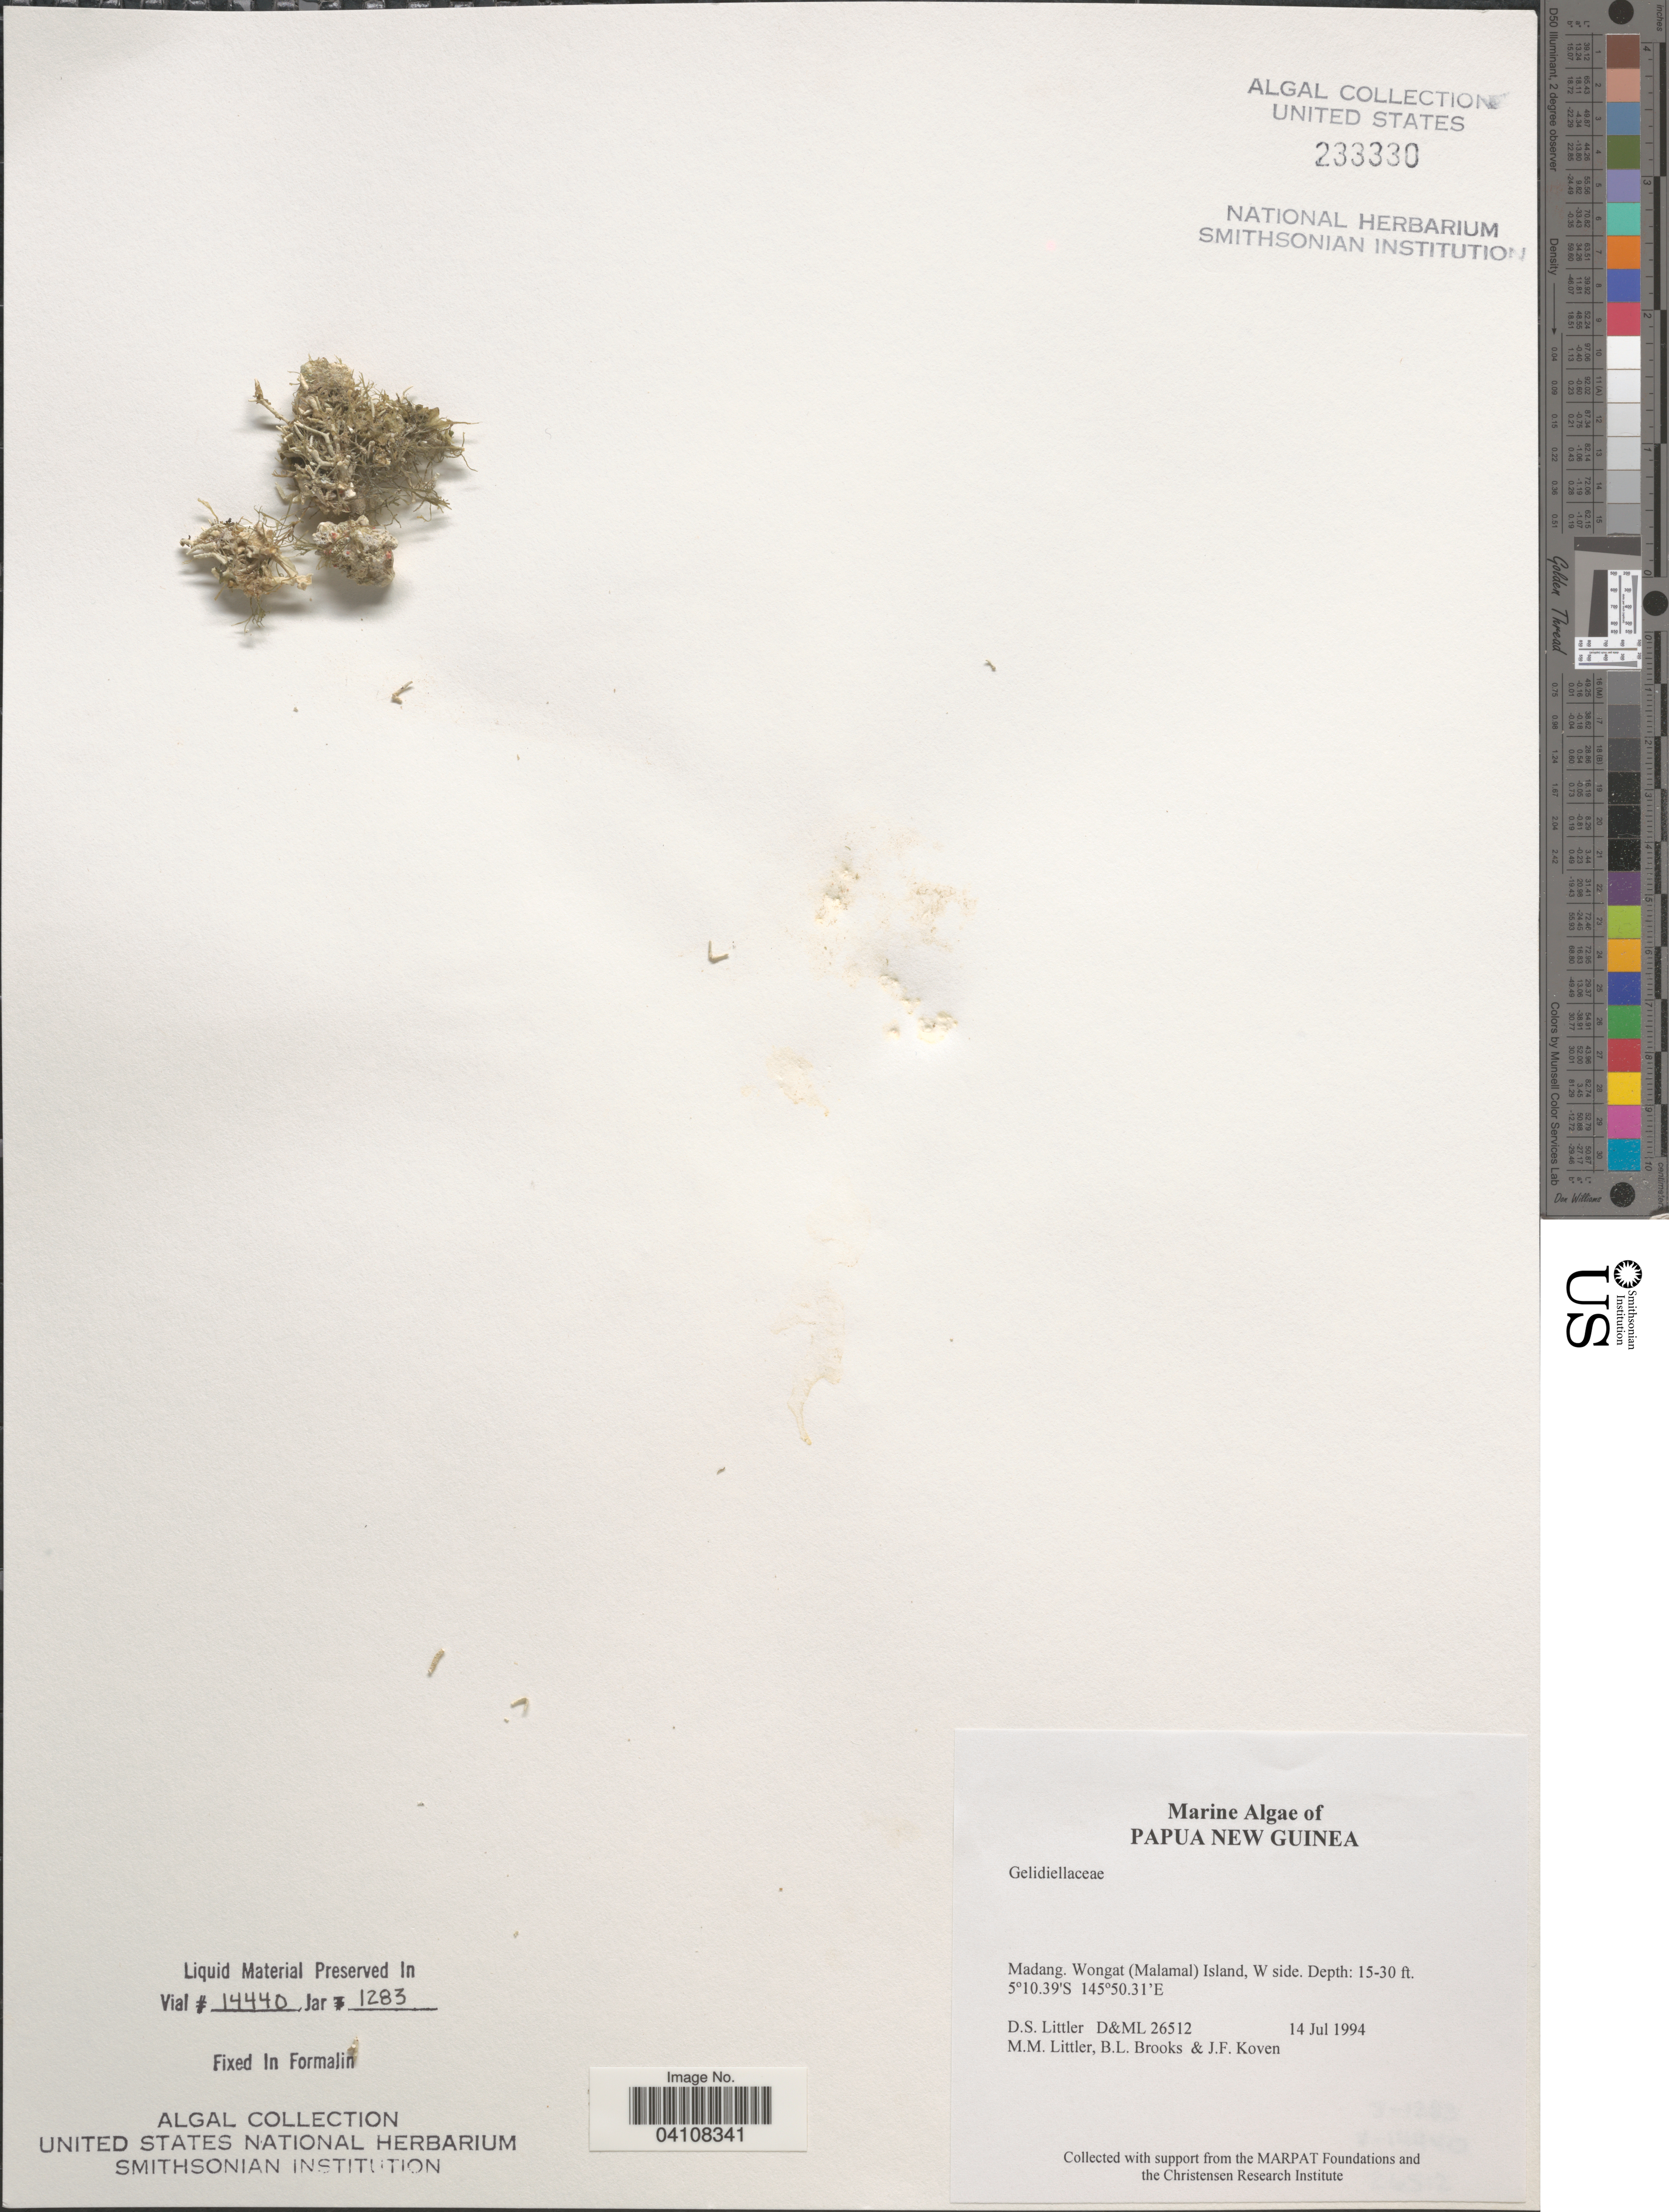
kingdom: Plantae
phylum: Rhodophyta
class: Florideophyceae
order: Gelidiales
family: Gelidiellaceae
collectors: D. S. Littler, B. Brooks & J. Koven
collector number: D&ML26512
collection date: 1994-07-14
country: Papua New Guinea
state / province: Madang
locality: Wongat (Malamal) Island, W side.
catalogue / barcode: US 233330